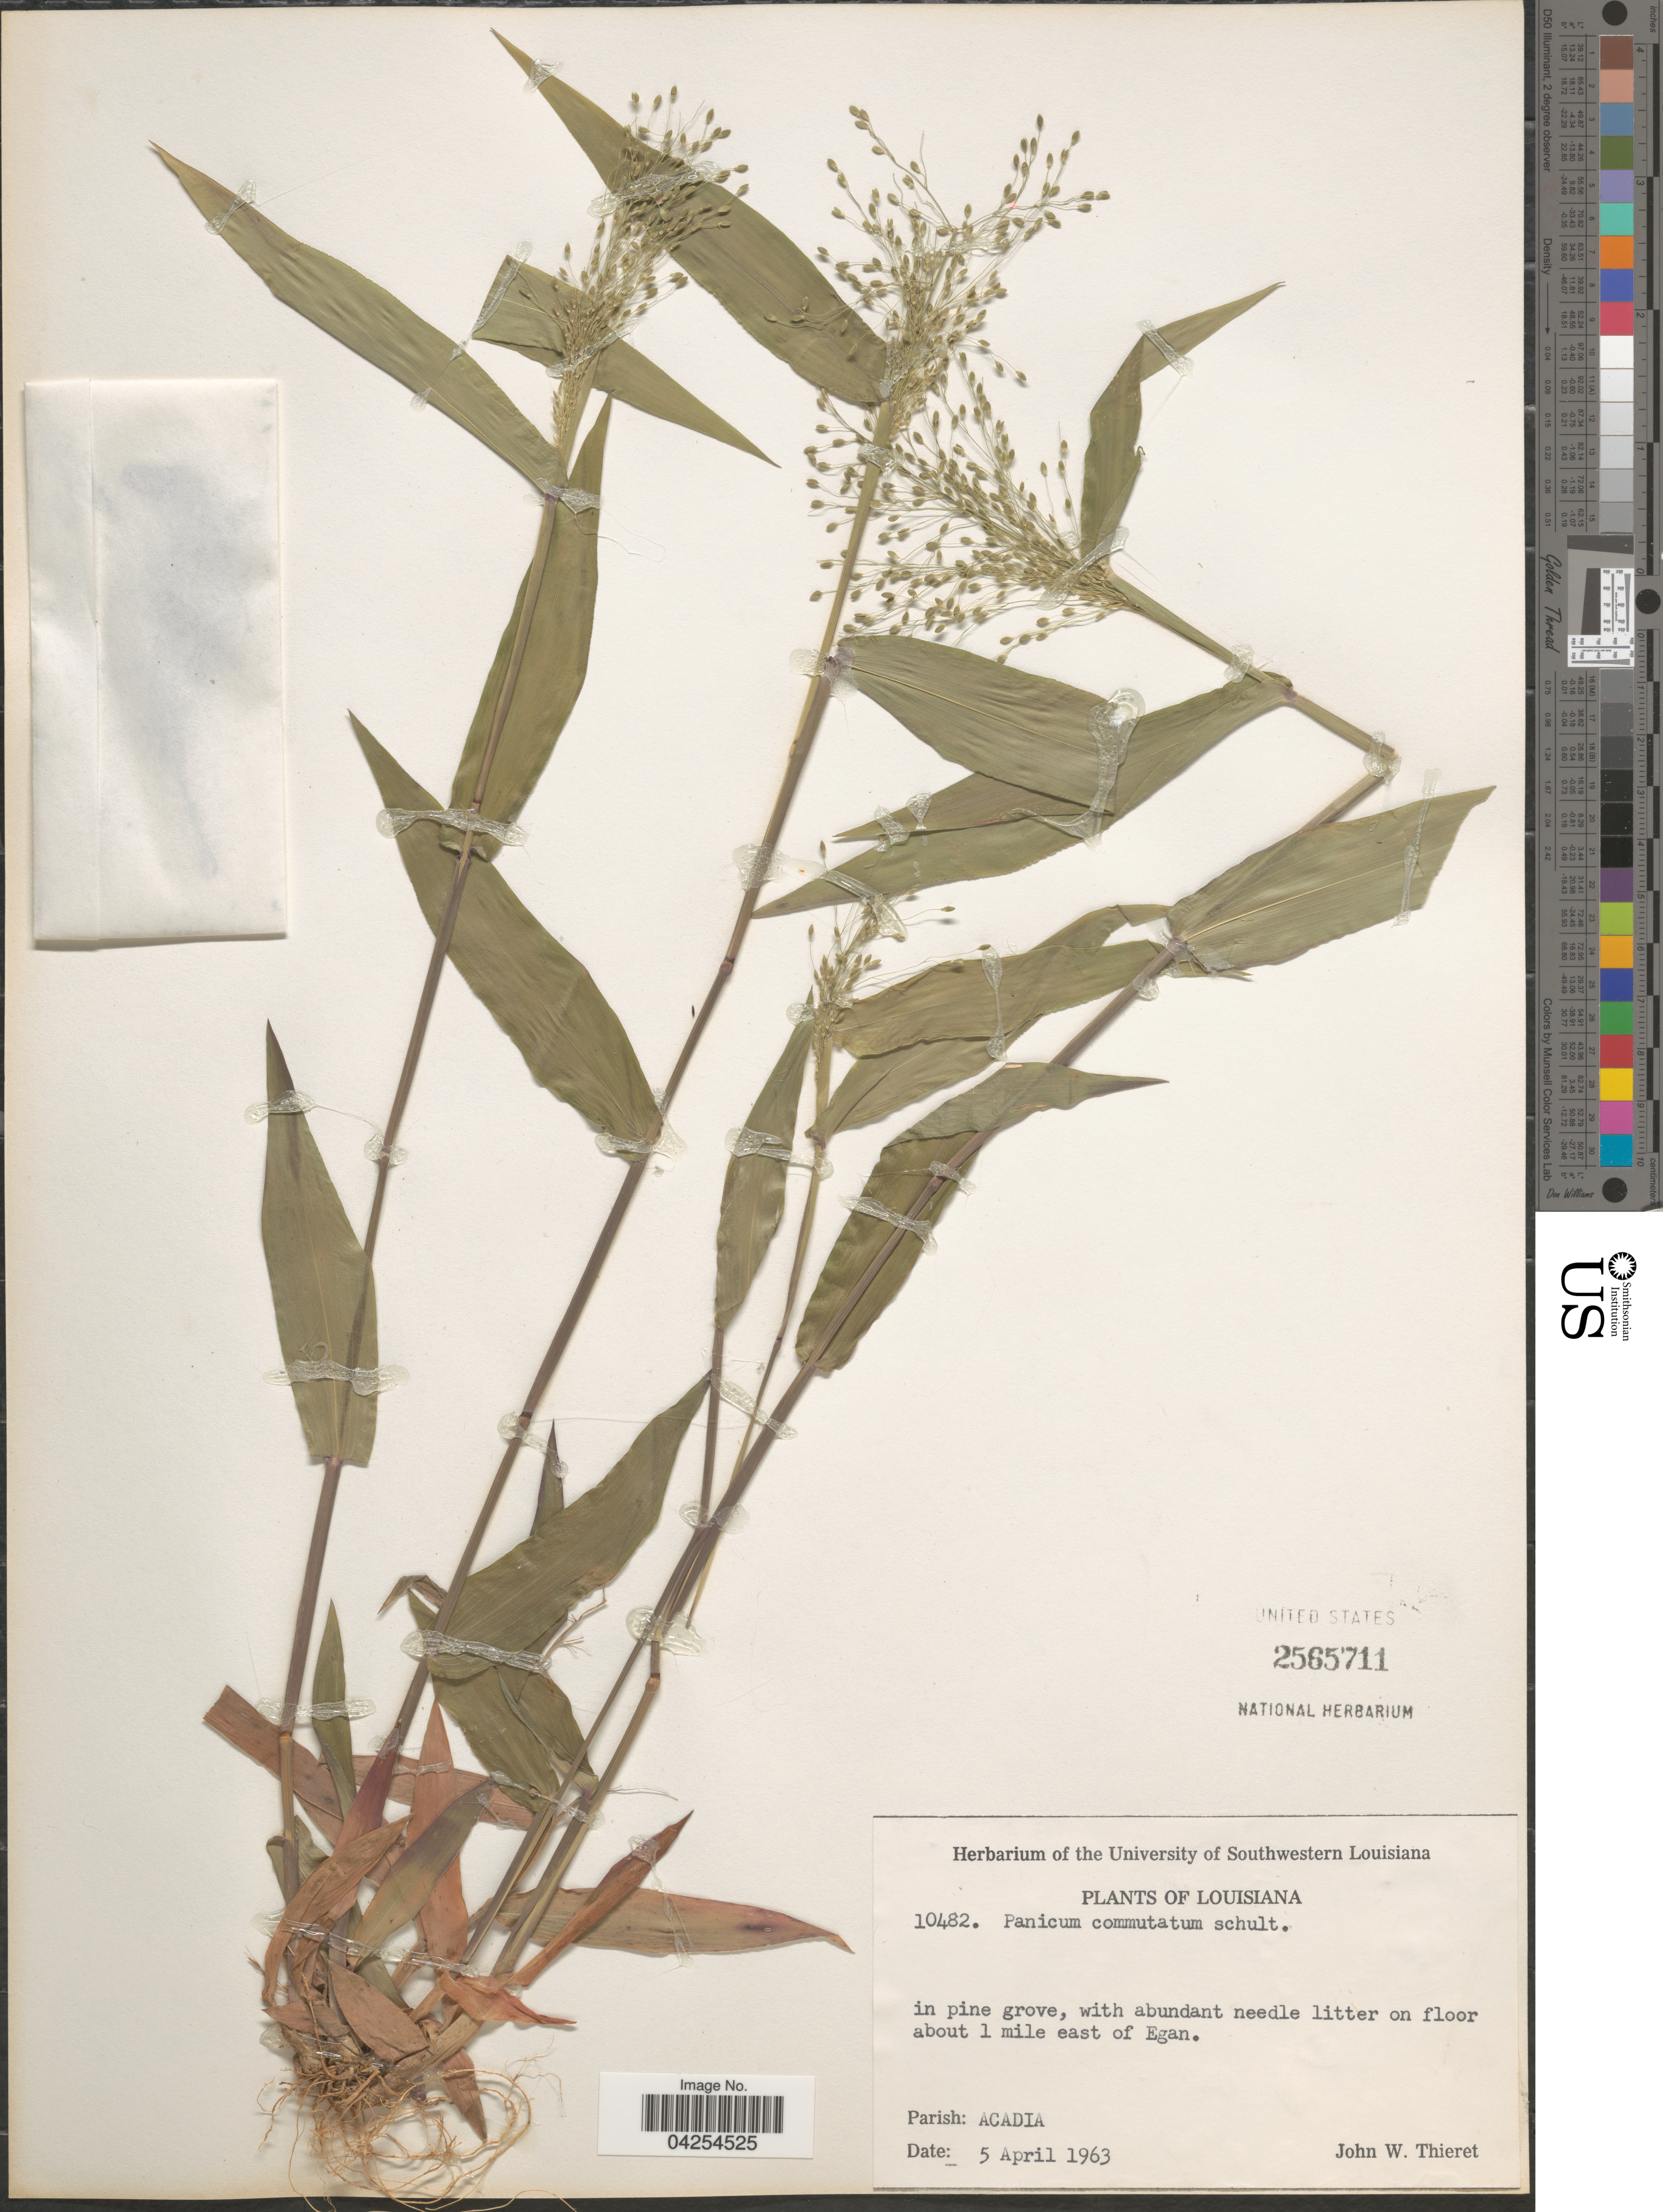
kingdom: Plantae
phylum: Tracheophyta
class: Liliopsida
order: Poales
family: Poaceae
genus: Dichanthelium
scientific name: Dichanthelium commutatum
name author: (Schult.) Gould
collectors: J. W. Thieret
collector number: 10482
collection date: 1963-04-05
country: United States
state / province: Louisiana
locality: In pine grove, with abundant needle litter on floor about 1 mile east of Egan. Parish: Acadia.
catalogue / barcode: US 2565711